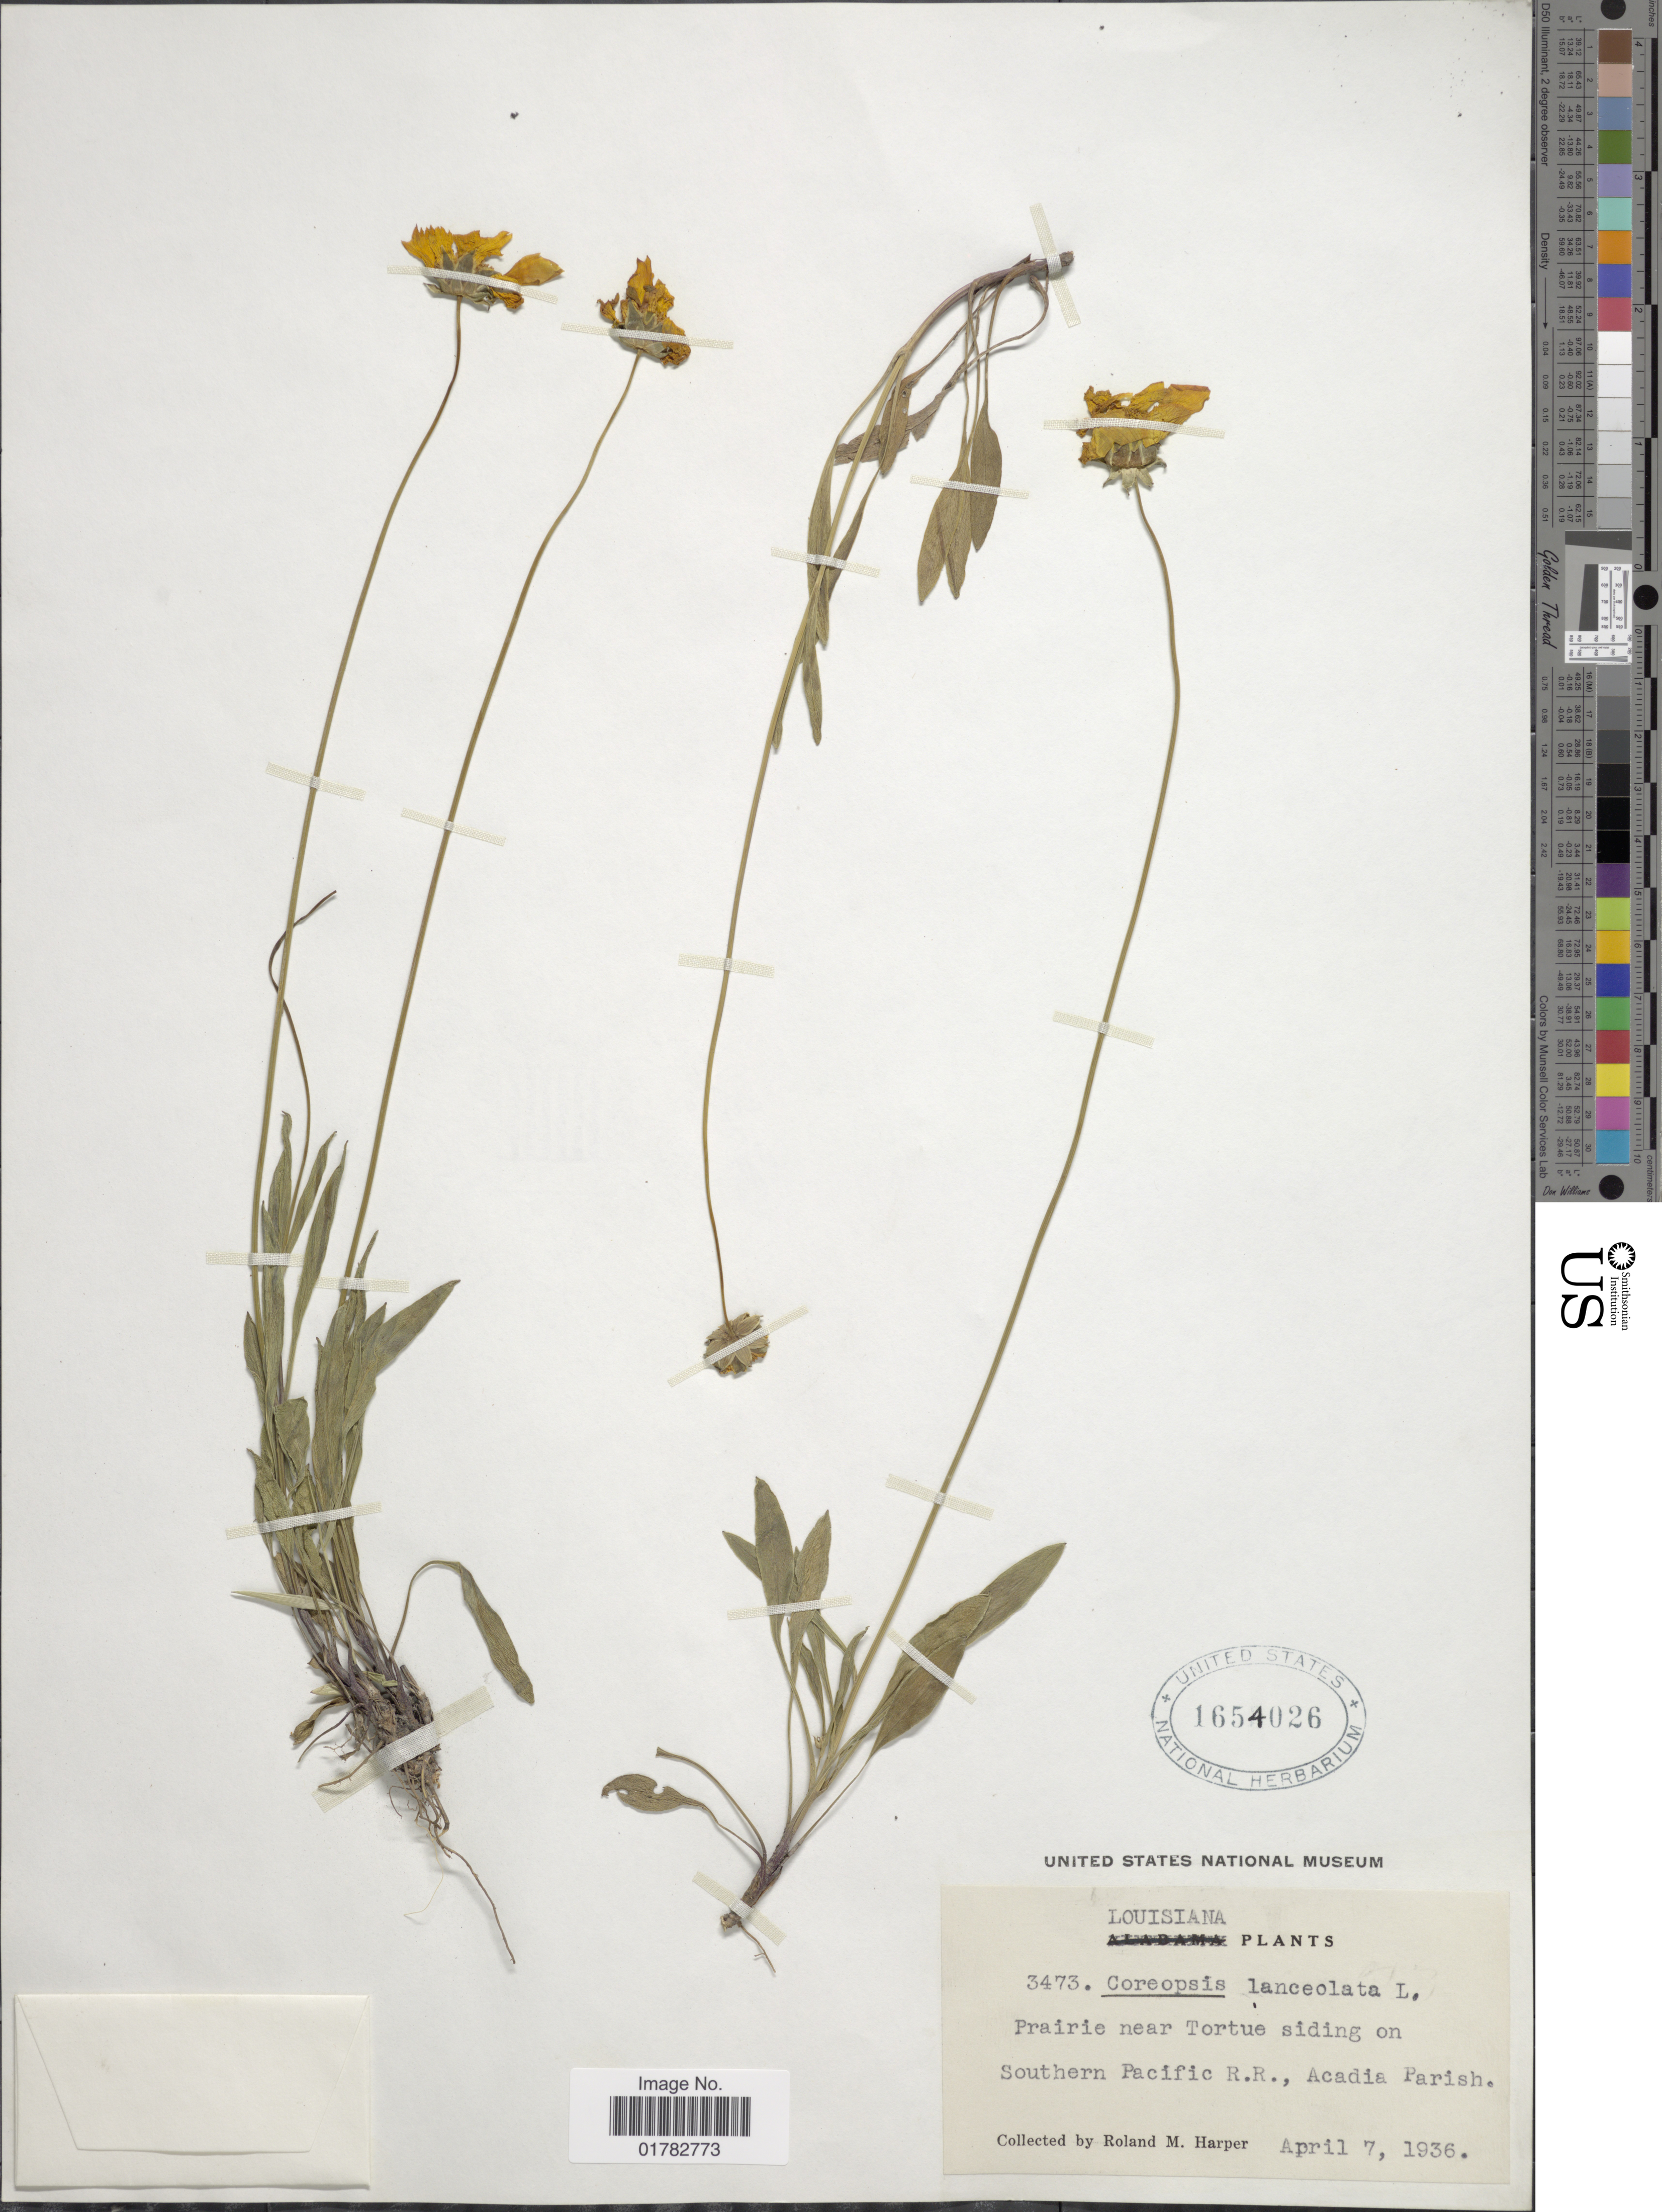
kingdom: Plantae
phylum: Tracheophyta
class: Magnoliopsida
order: Asterales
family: Asteraceae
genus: Coreopsis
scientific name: Coreopsis lanceolata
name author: L.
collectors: R. M. Harper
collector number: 3473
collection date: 1936-04-07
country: United States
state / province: Louisiana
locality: Prairie near Torue siding on Southern Pacific R.R., Acadia Parish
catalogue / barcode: US 1654026